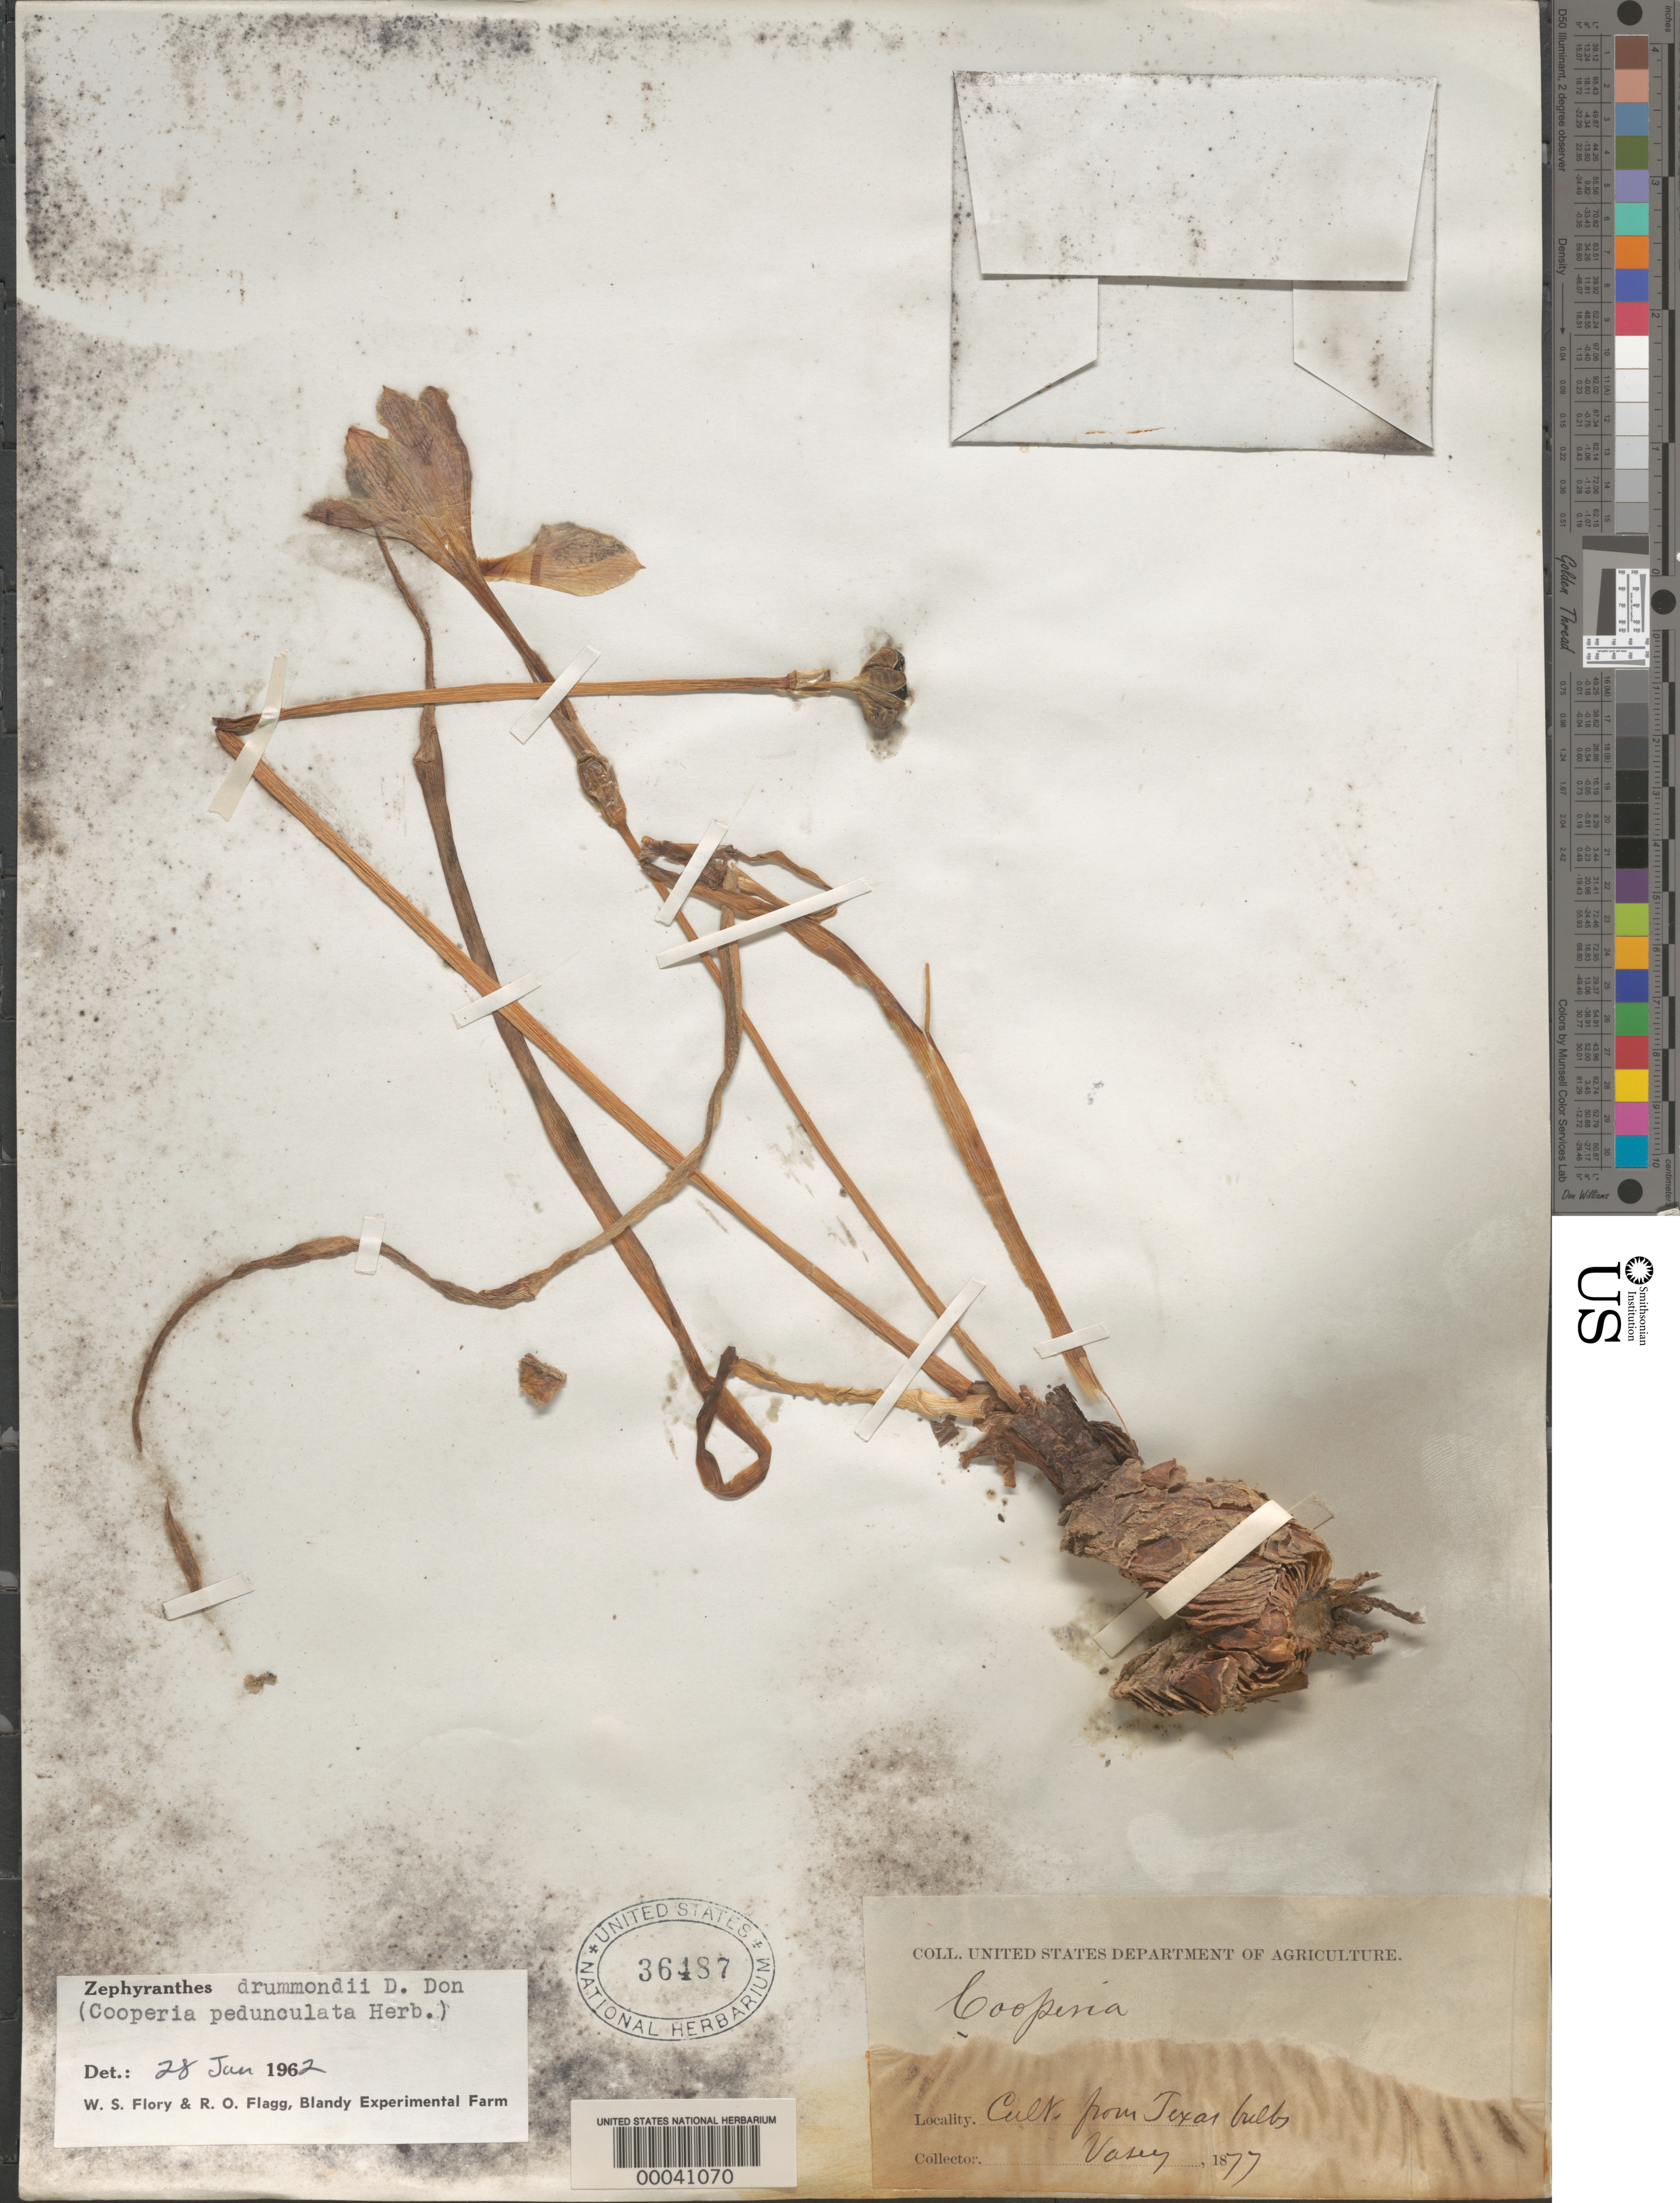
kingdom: Plantae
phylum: Tracheophyta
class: Liliopsida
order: Asparagales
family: Amaryllidaceae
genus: Zephyranthes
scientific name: Zephyranthes drummondii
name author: D. Don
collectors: G. R. Vasey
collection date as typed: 1877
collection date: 1877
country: United States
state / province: Texas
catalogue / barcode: US 36487